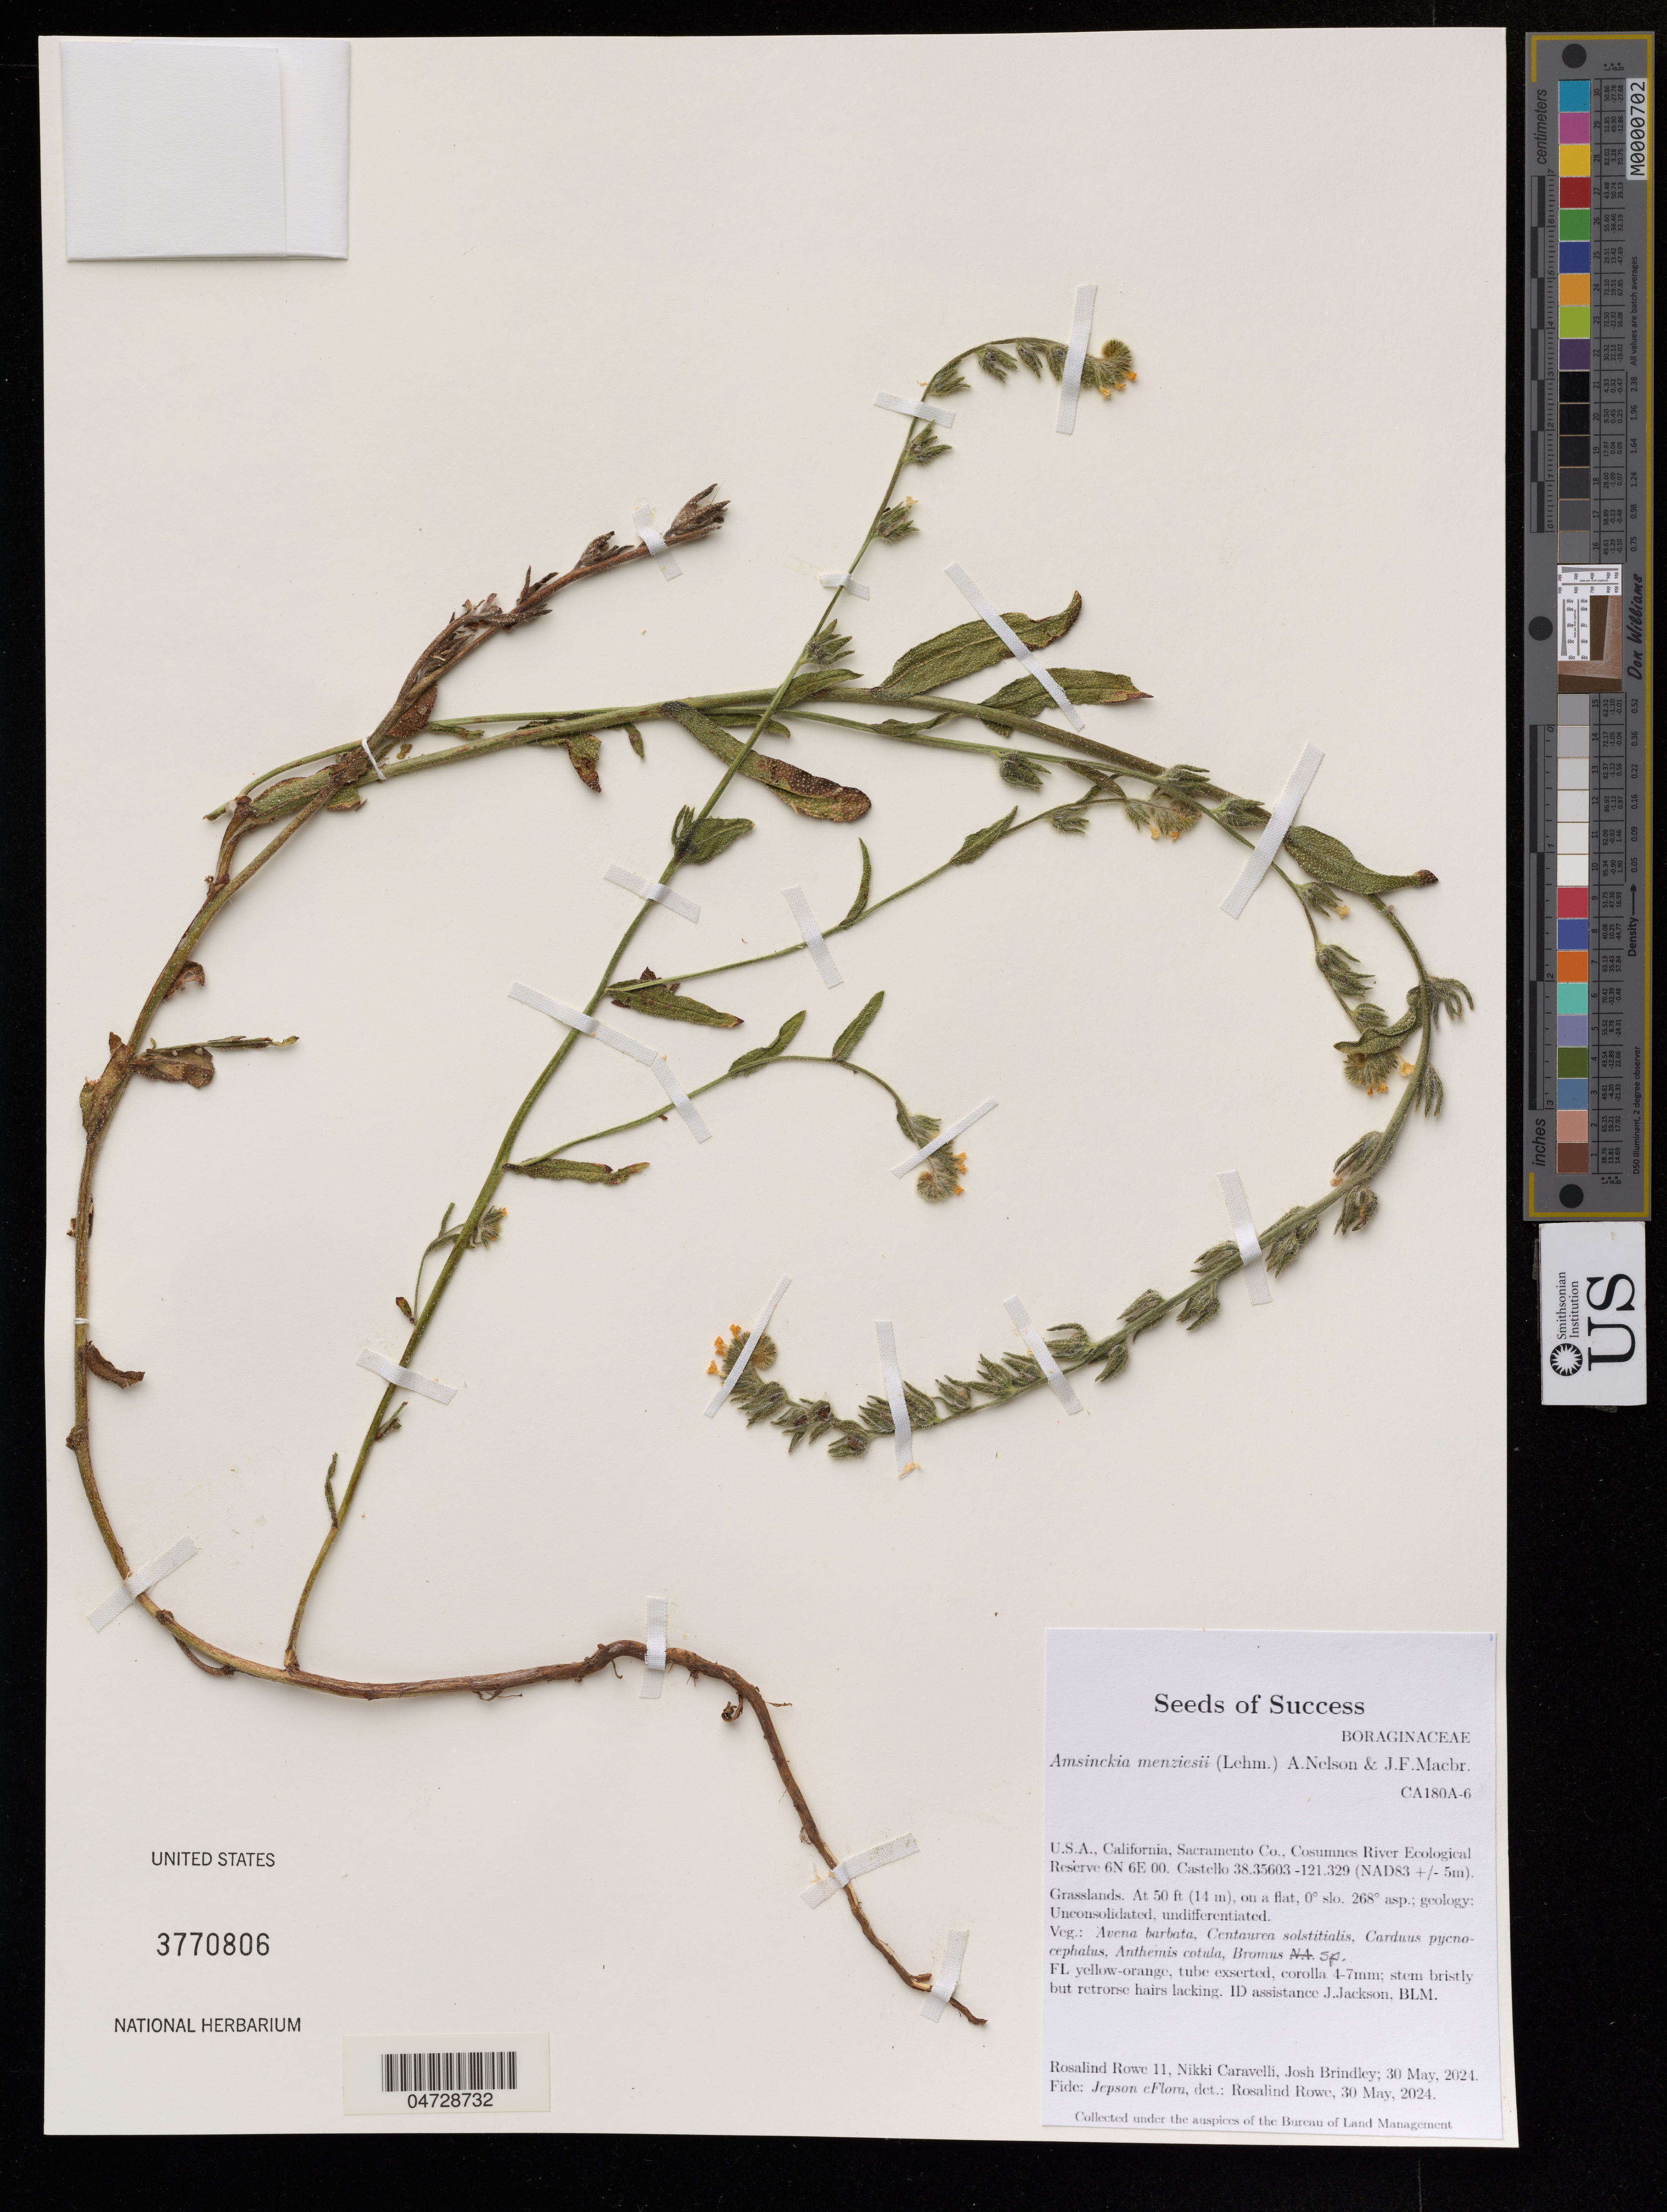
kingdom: Plantae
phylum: Tracheophyta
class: Magnoliopsida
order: Boraginales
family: Boraginaceae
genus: Amsinckia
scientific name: Amsinckia menziesii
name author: A. Nelson & J.F. Macbr.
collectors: R. Rowe, N. Caravelli & J. Brindley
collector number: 11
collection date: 2024-05-30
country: United States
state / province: California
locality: Sacramento Co., Cosumnes River Ecological Reserve 6N 6E 00. Castello.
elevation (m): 15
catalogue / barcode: US 3770806